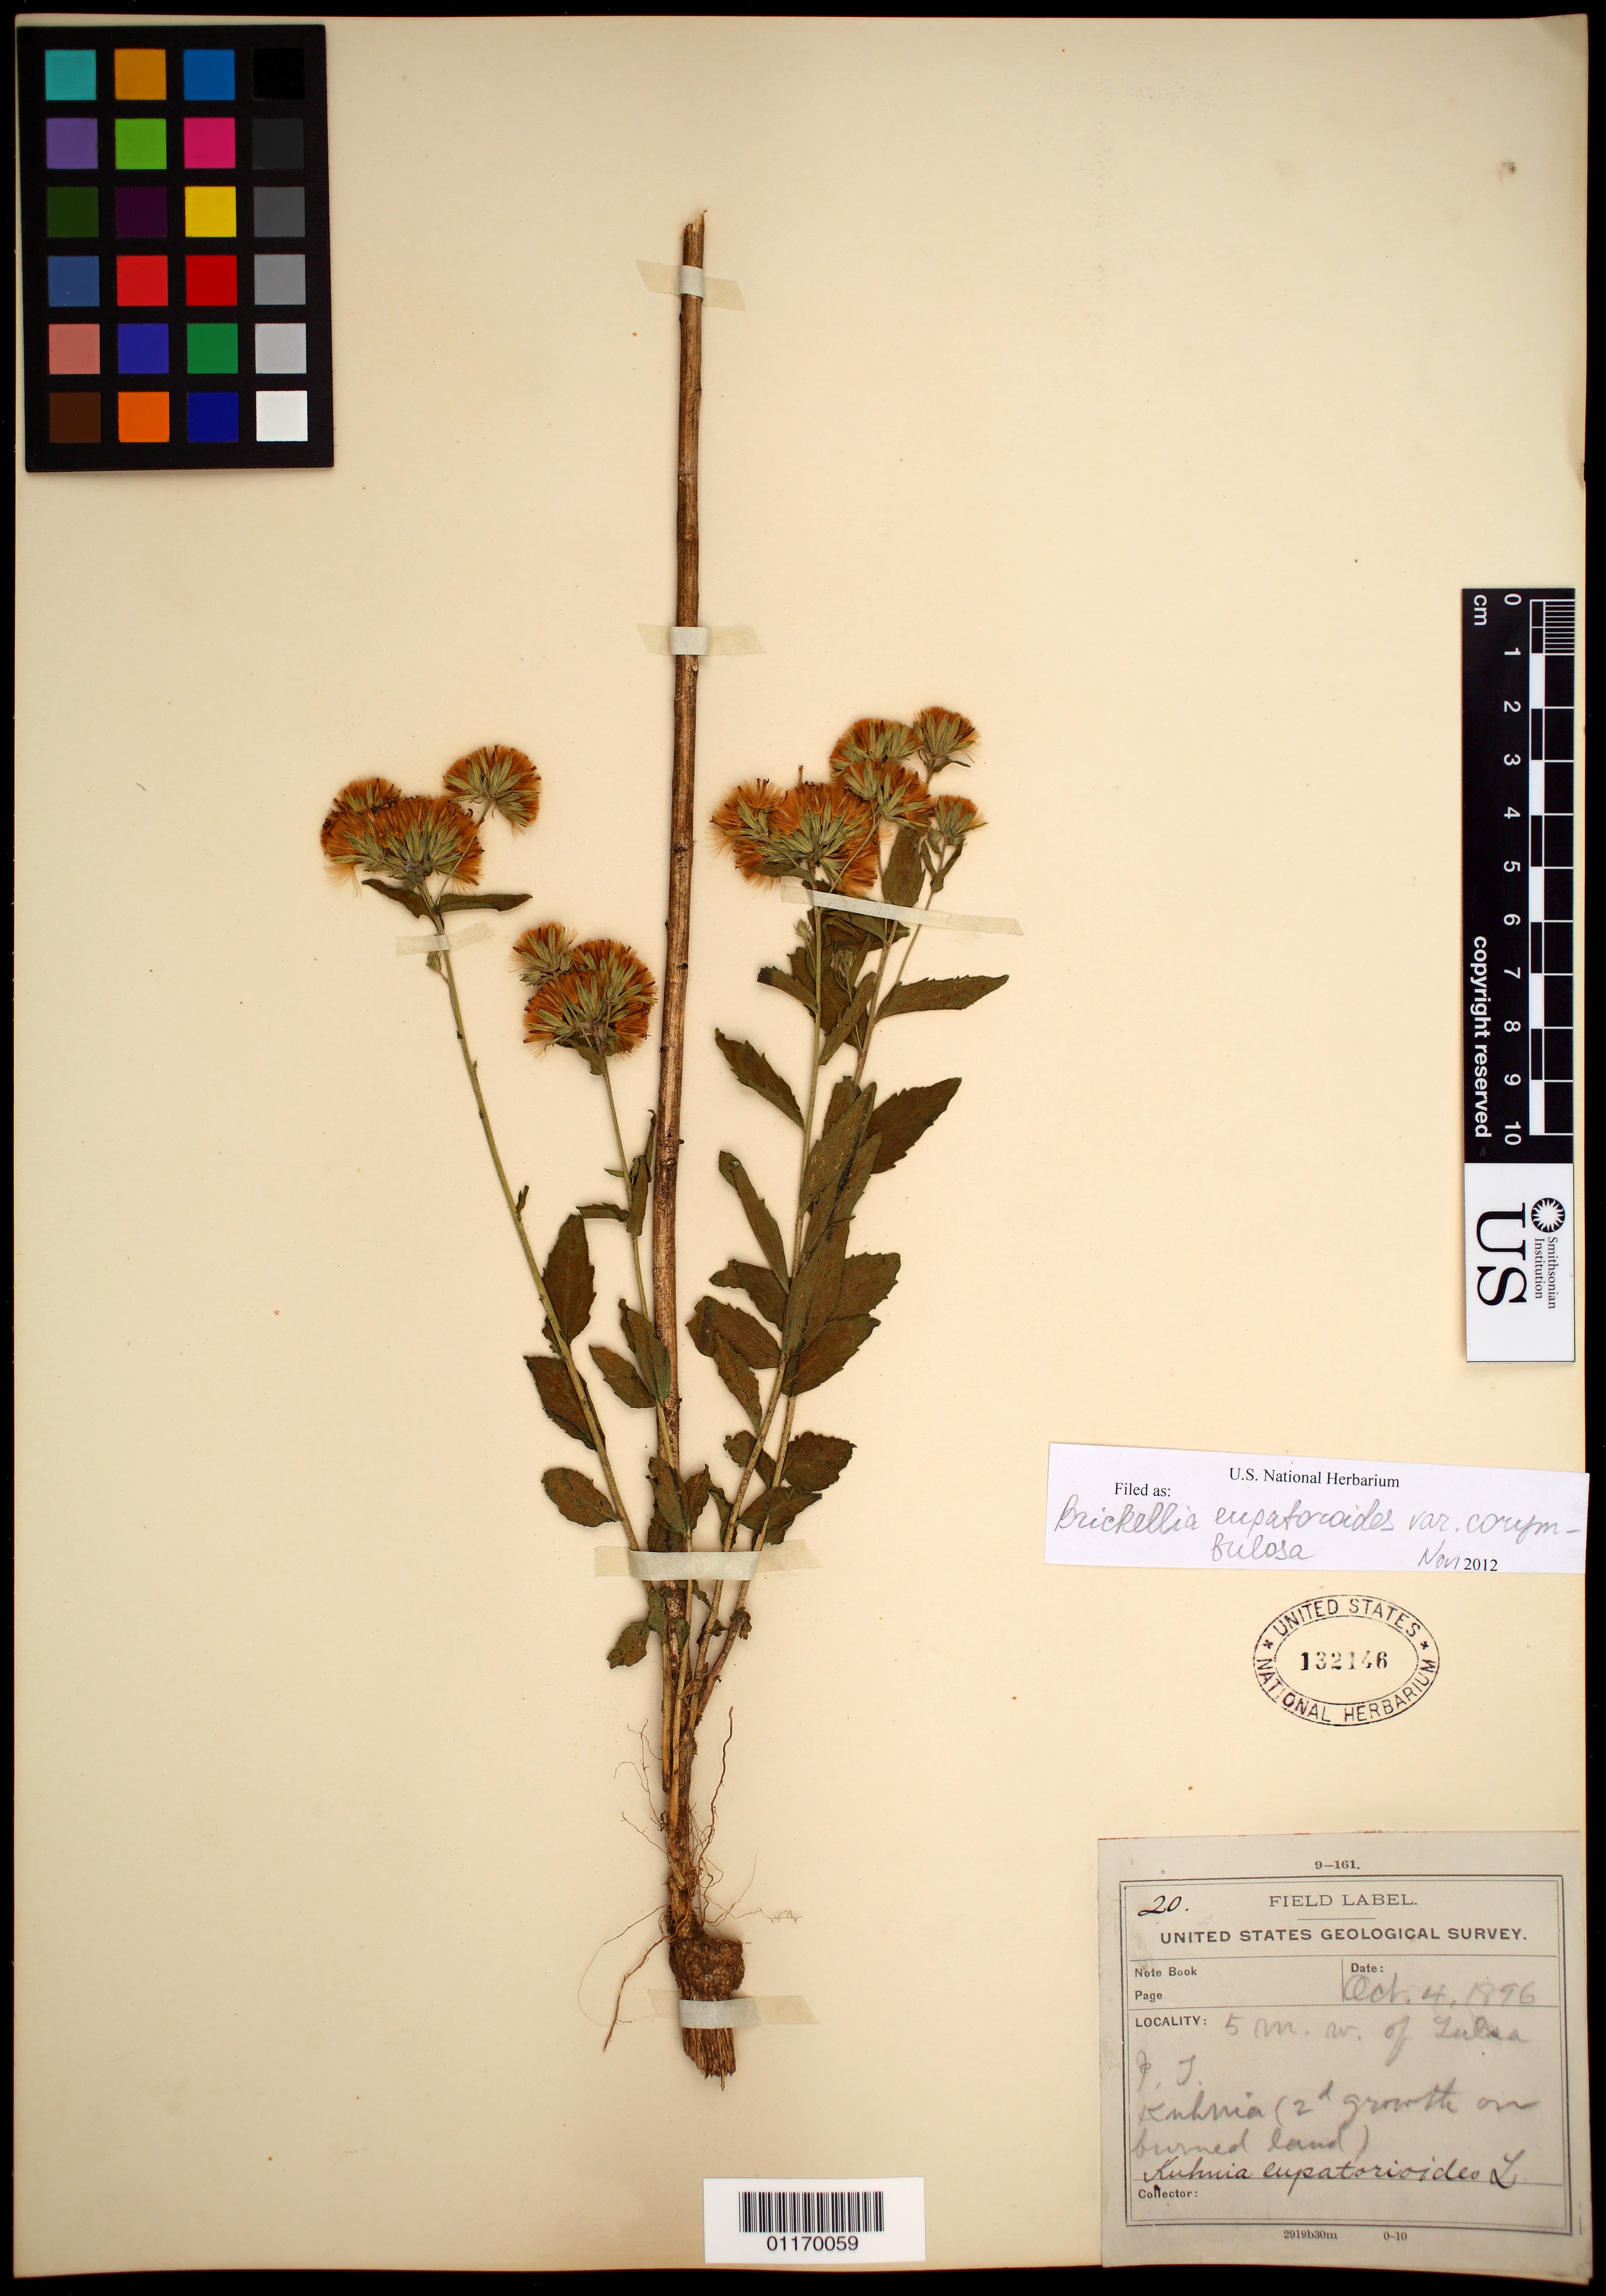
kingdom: Plantae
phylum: Tracheophyta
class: Magnoliopsida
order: Asterales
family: Asteraceae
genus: Brickellia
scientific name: Brickellia eupatorioides var. corymbulosa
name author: (Torr. & A. Gray) Shinners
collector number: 20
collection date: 1896-10-04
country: United States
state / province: Oklahoma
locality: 5 m. w. of Julea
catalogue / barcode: US 132146